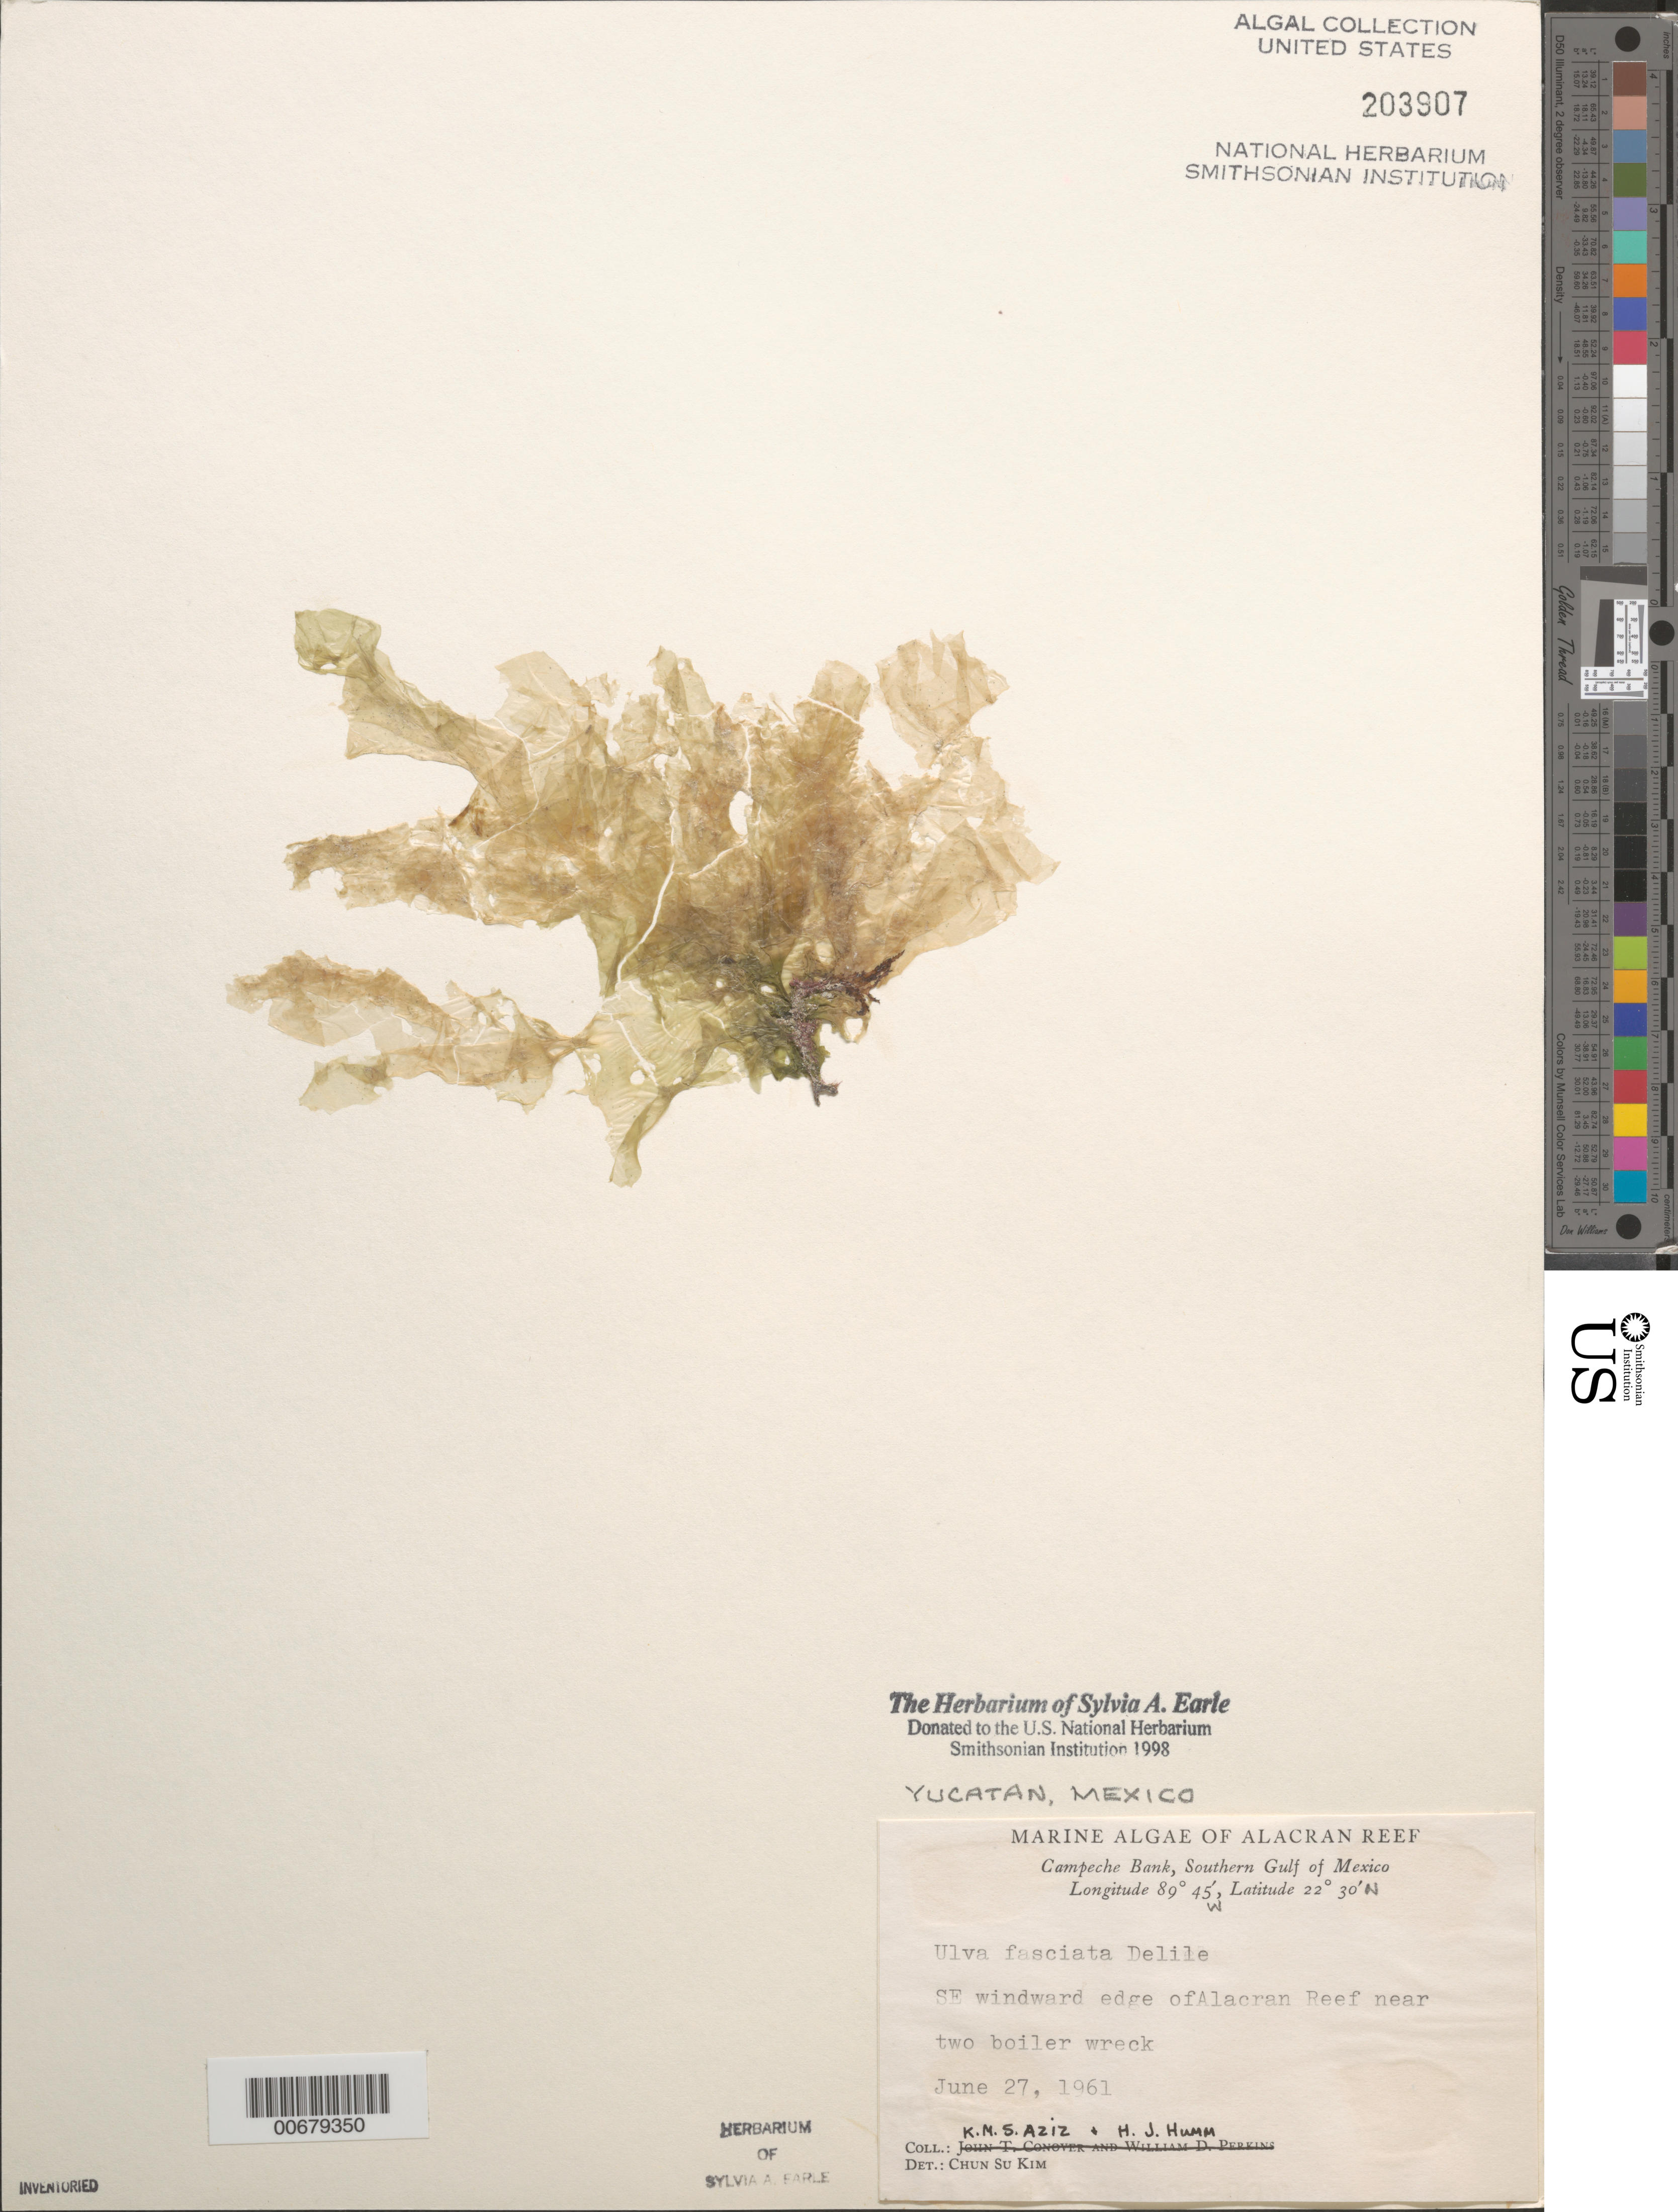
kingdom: Plantae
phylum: Chlorophyta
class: Ulvophyceae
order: Ulvales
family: Ulvaceae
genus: Ulva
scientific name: Ulva lactuca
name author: L.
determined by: Algae name updating Project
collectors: K. M. Aziz & H. J. Humm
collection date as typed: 27 Jun 1961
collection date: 1961-06-27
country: Mexico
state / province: Yucatan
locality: Alacran Reef near two boiler wreck, Campeche Bank, southern Gulf of Mexico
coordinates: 22 30' N, 89 45' W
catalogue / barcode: US 203907